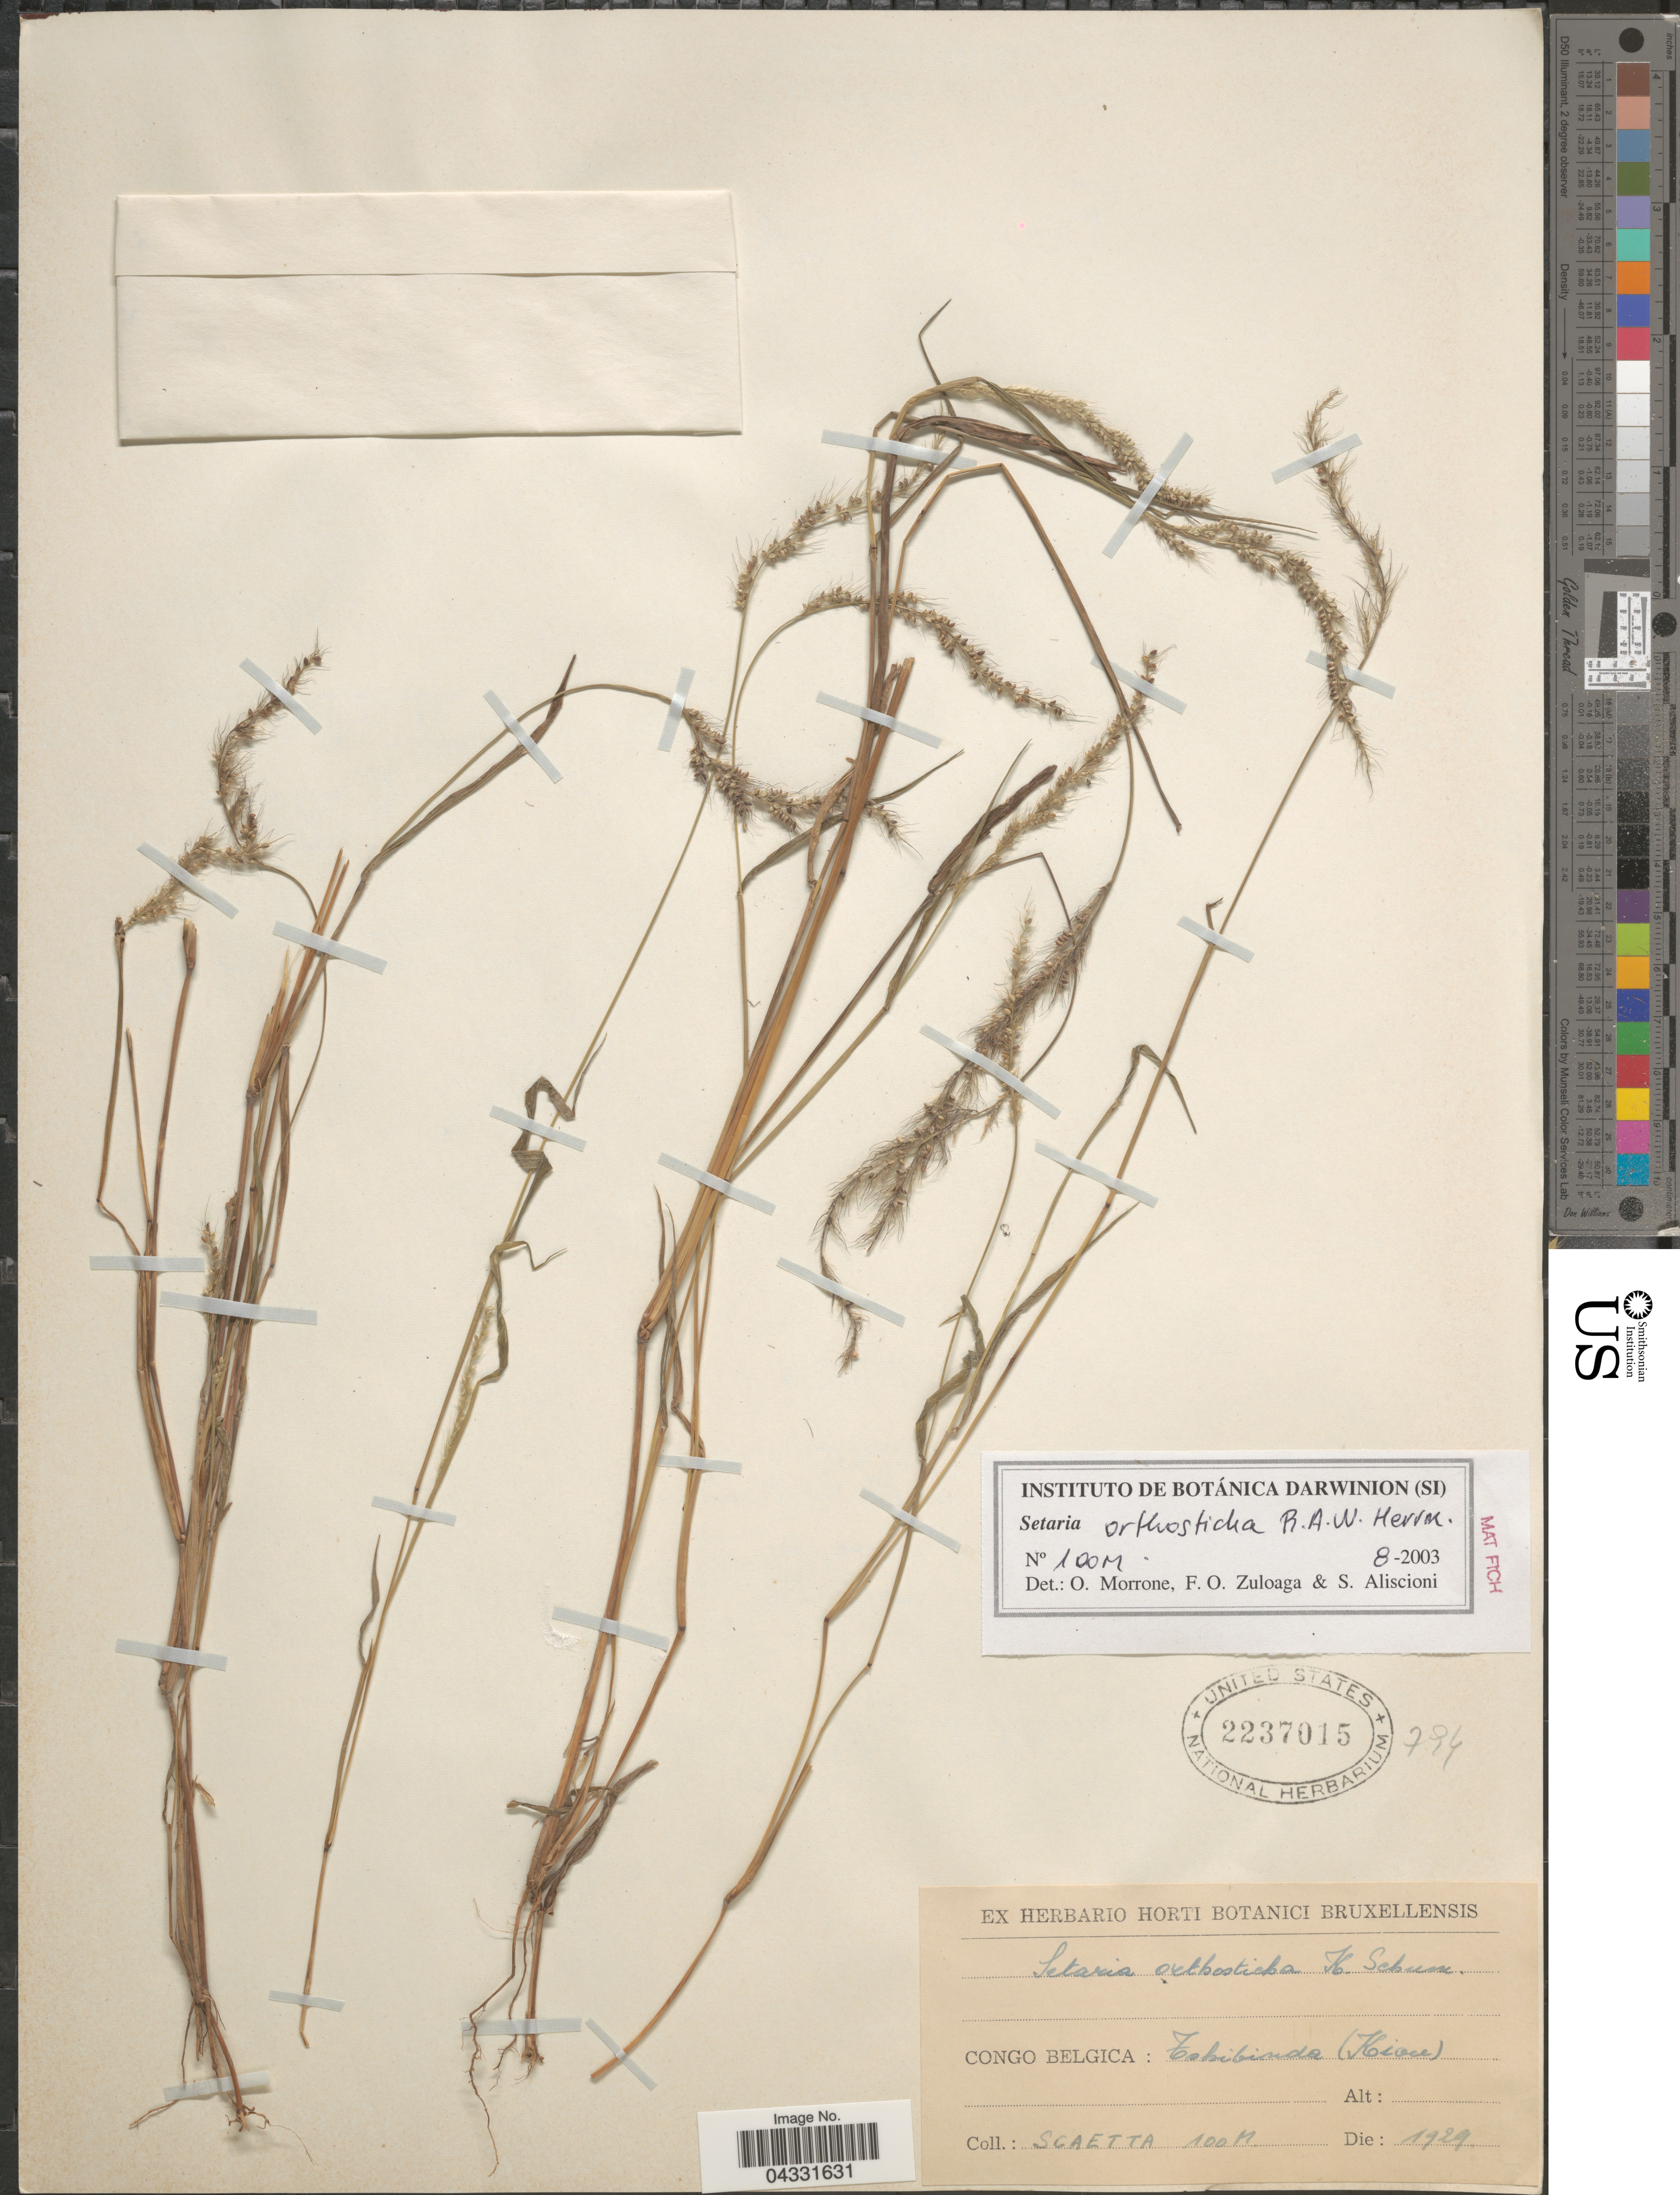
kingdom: Plantae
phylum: Tracheophyta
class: Liliopsida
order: Poales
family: Poaceae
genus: Setaria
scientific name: Setaria orthosticha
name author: R.A.W. Herrm.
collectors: Scaetta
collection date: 1929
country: Congo, Democratic Republic of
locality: Congo Belgica: Tshibinda (Kivu).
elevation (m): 100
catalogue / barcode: US 2237015